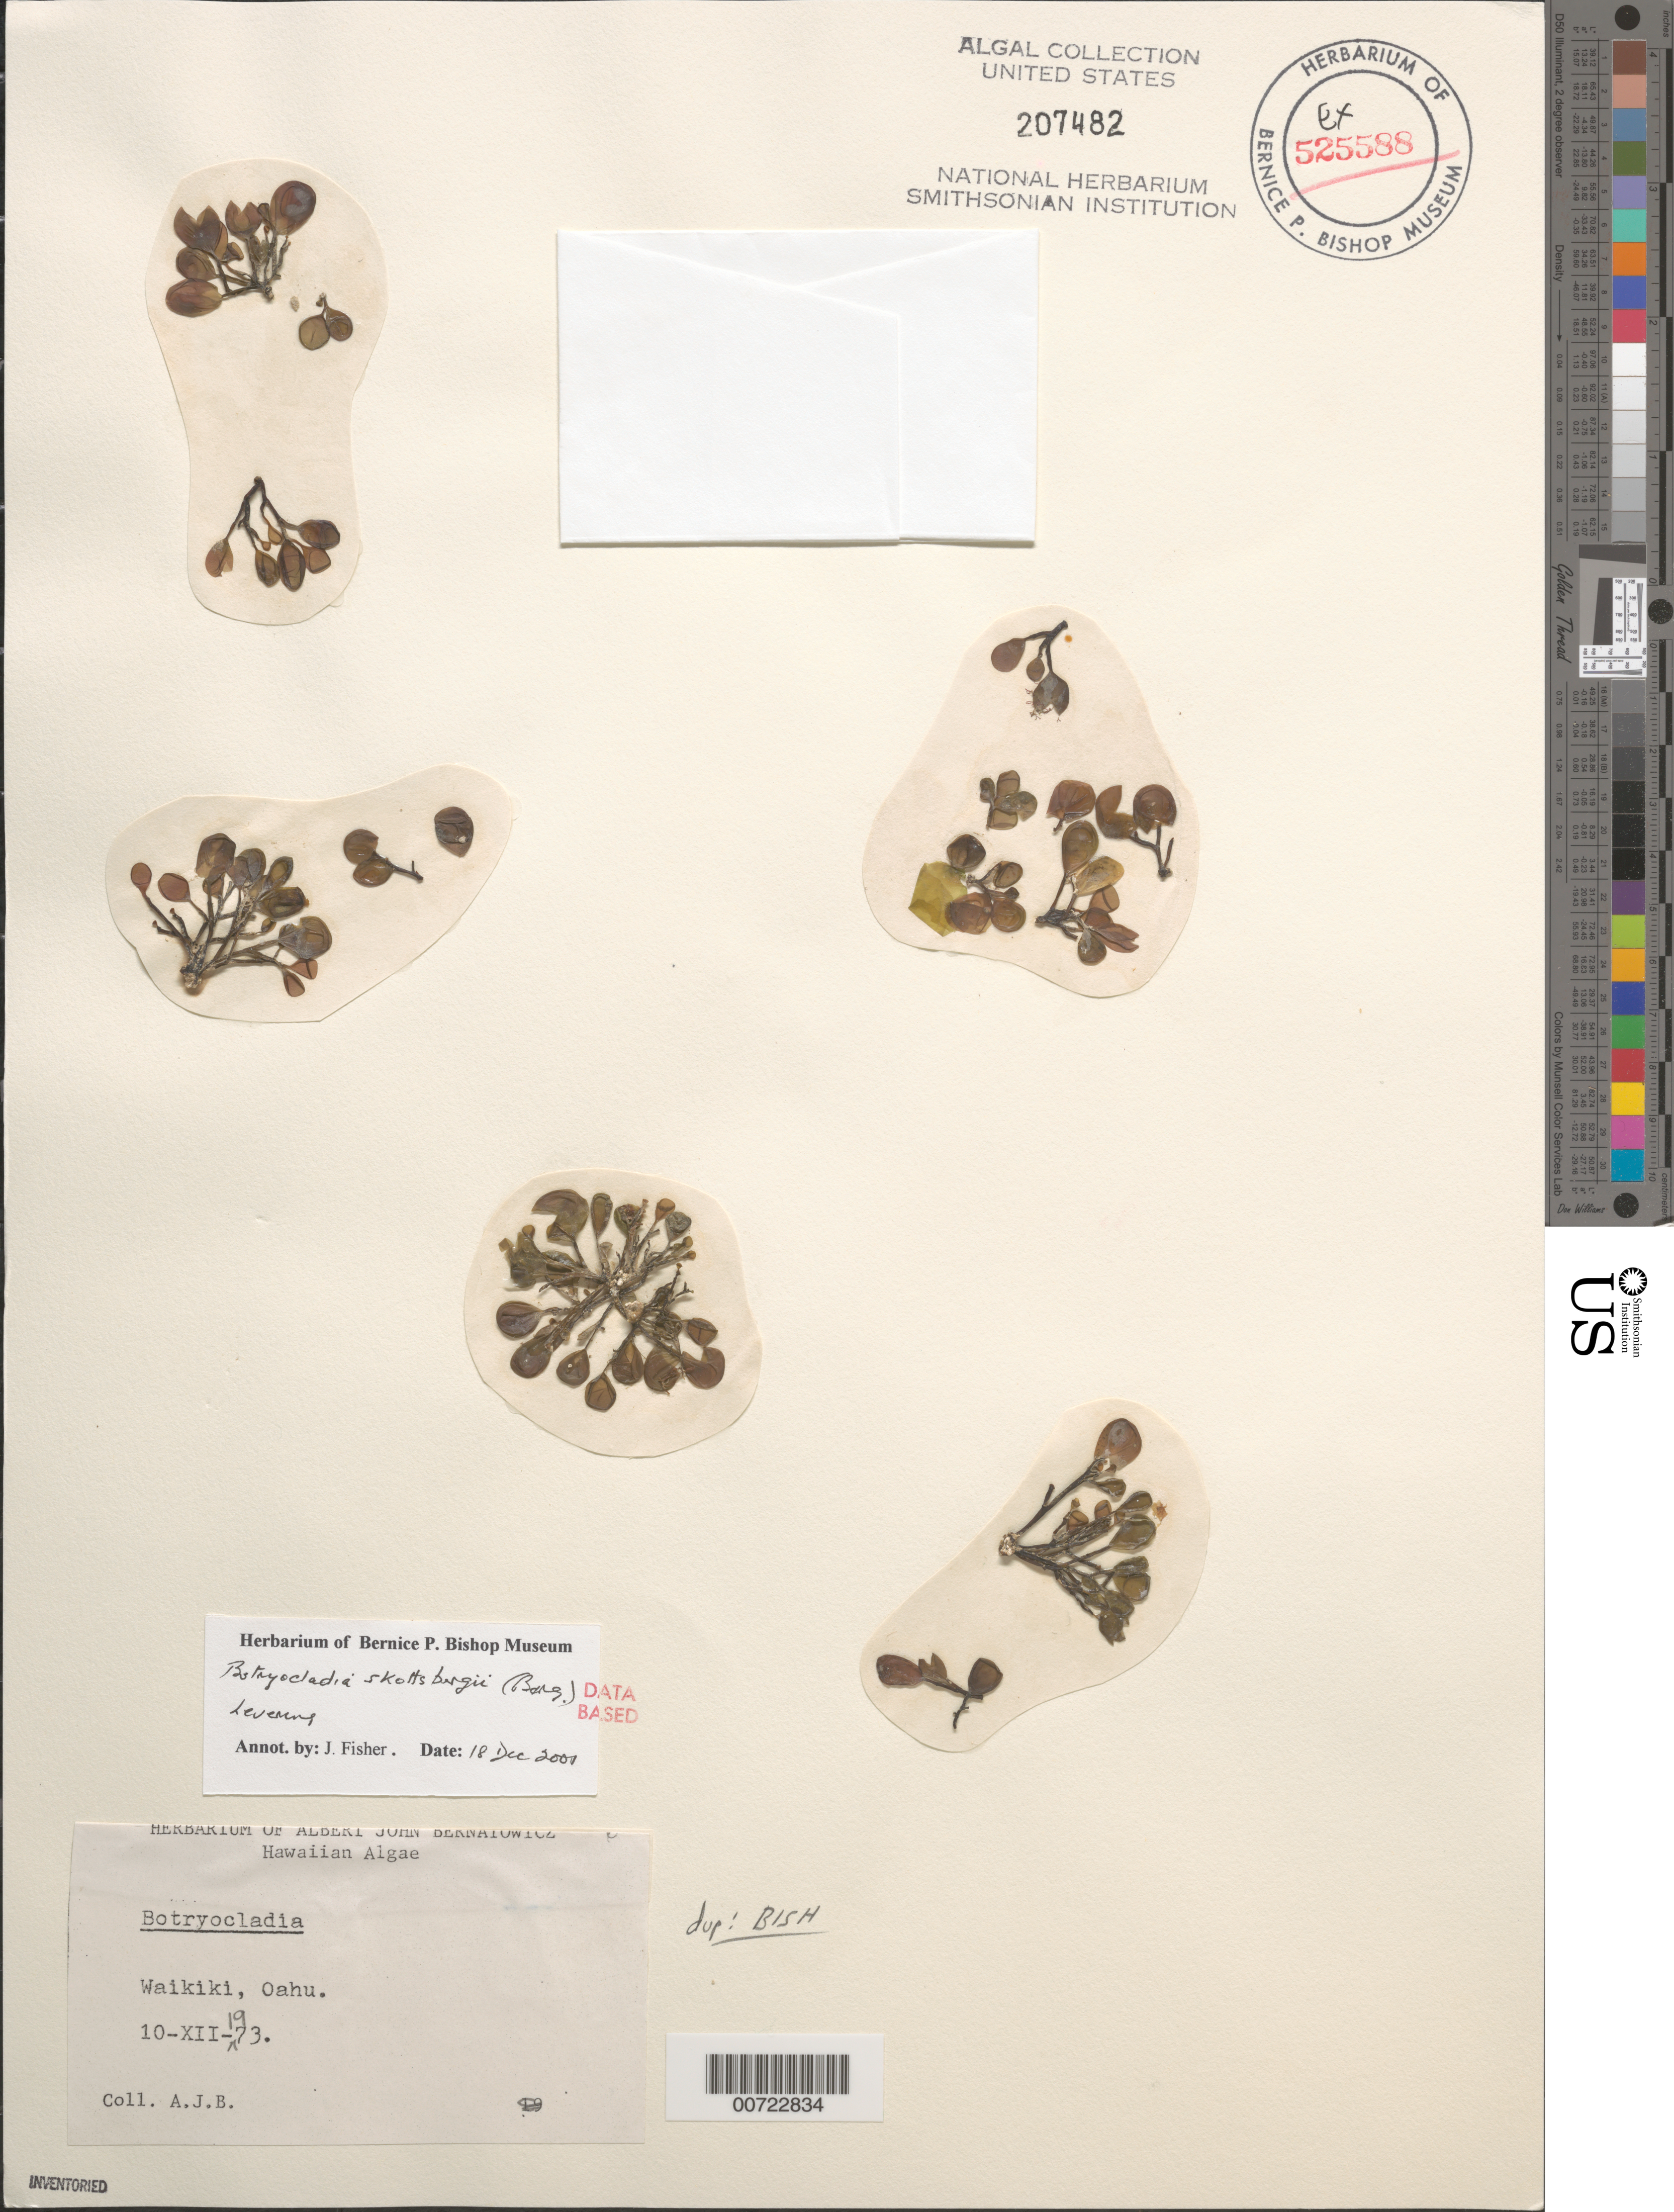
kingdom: Plantae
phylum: Rhodophyta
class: Florideophyceae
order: Rhodymeniales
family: Rhodymeniaceae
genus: Botryocladia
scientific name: Botryocladia skottsbergii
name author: (Børgesen) Levring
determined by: Fisher, Jack R.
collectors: A. Bernatowicz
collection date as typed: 10 Dec 1973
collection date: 1973-12-10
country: United States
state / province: Hawaii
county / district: Honolulu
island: Oahu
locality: Waikiki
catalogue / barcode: US 207482